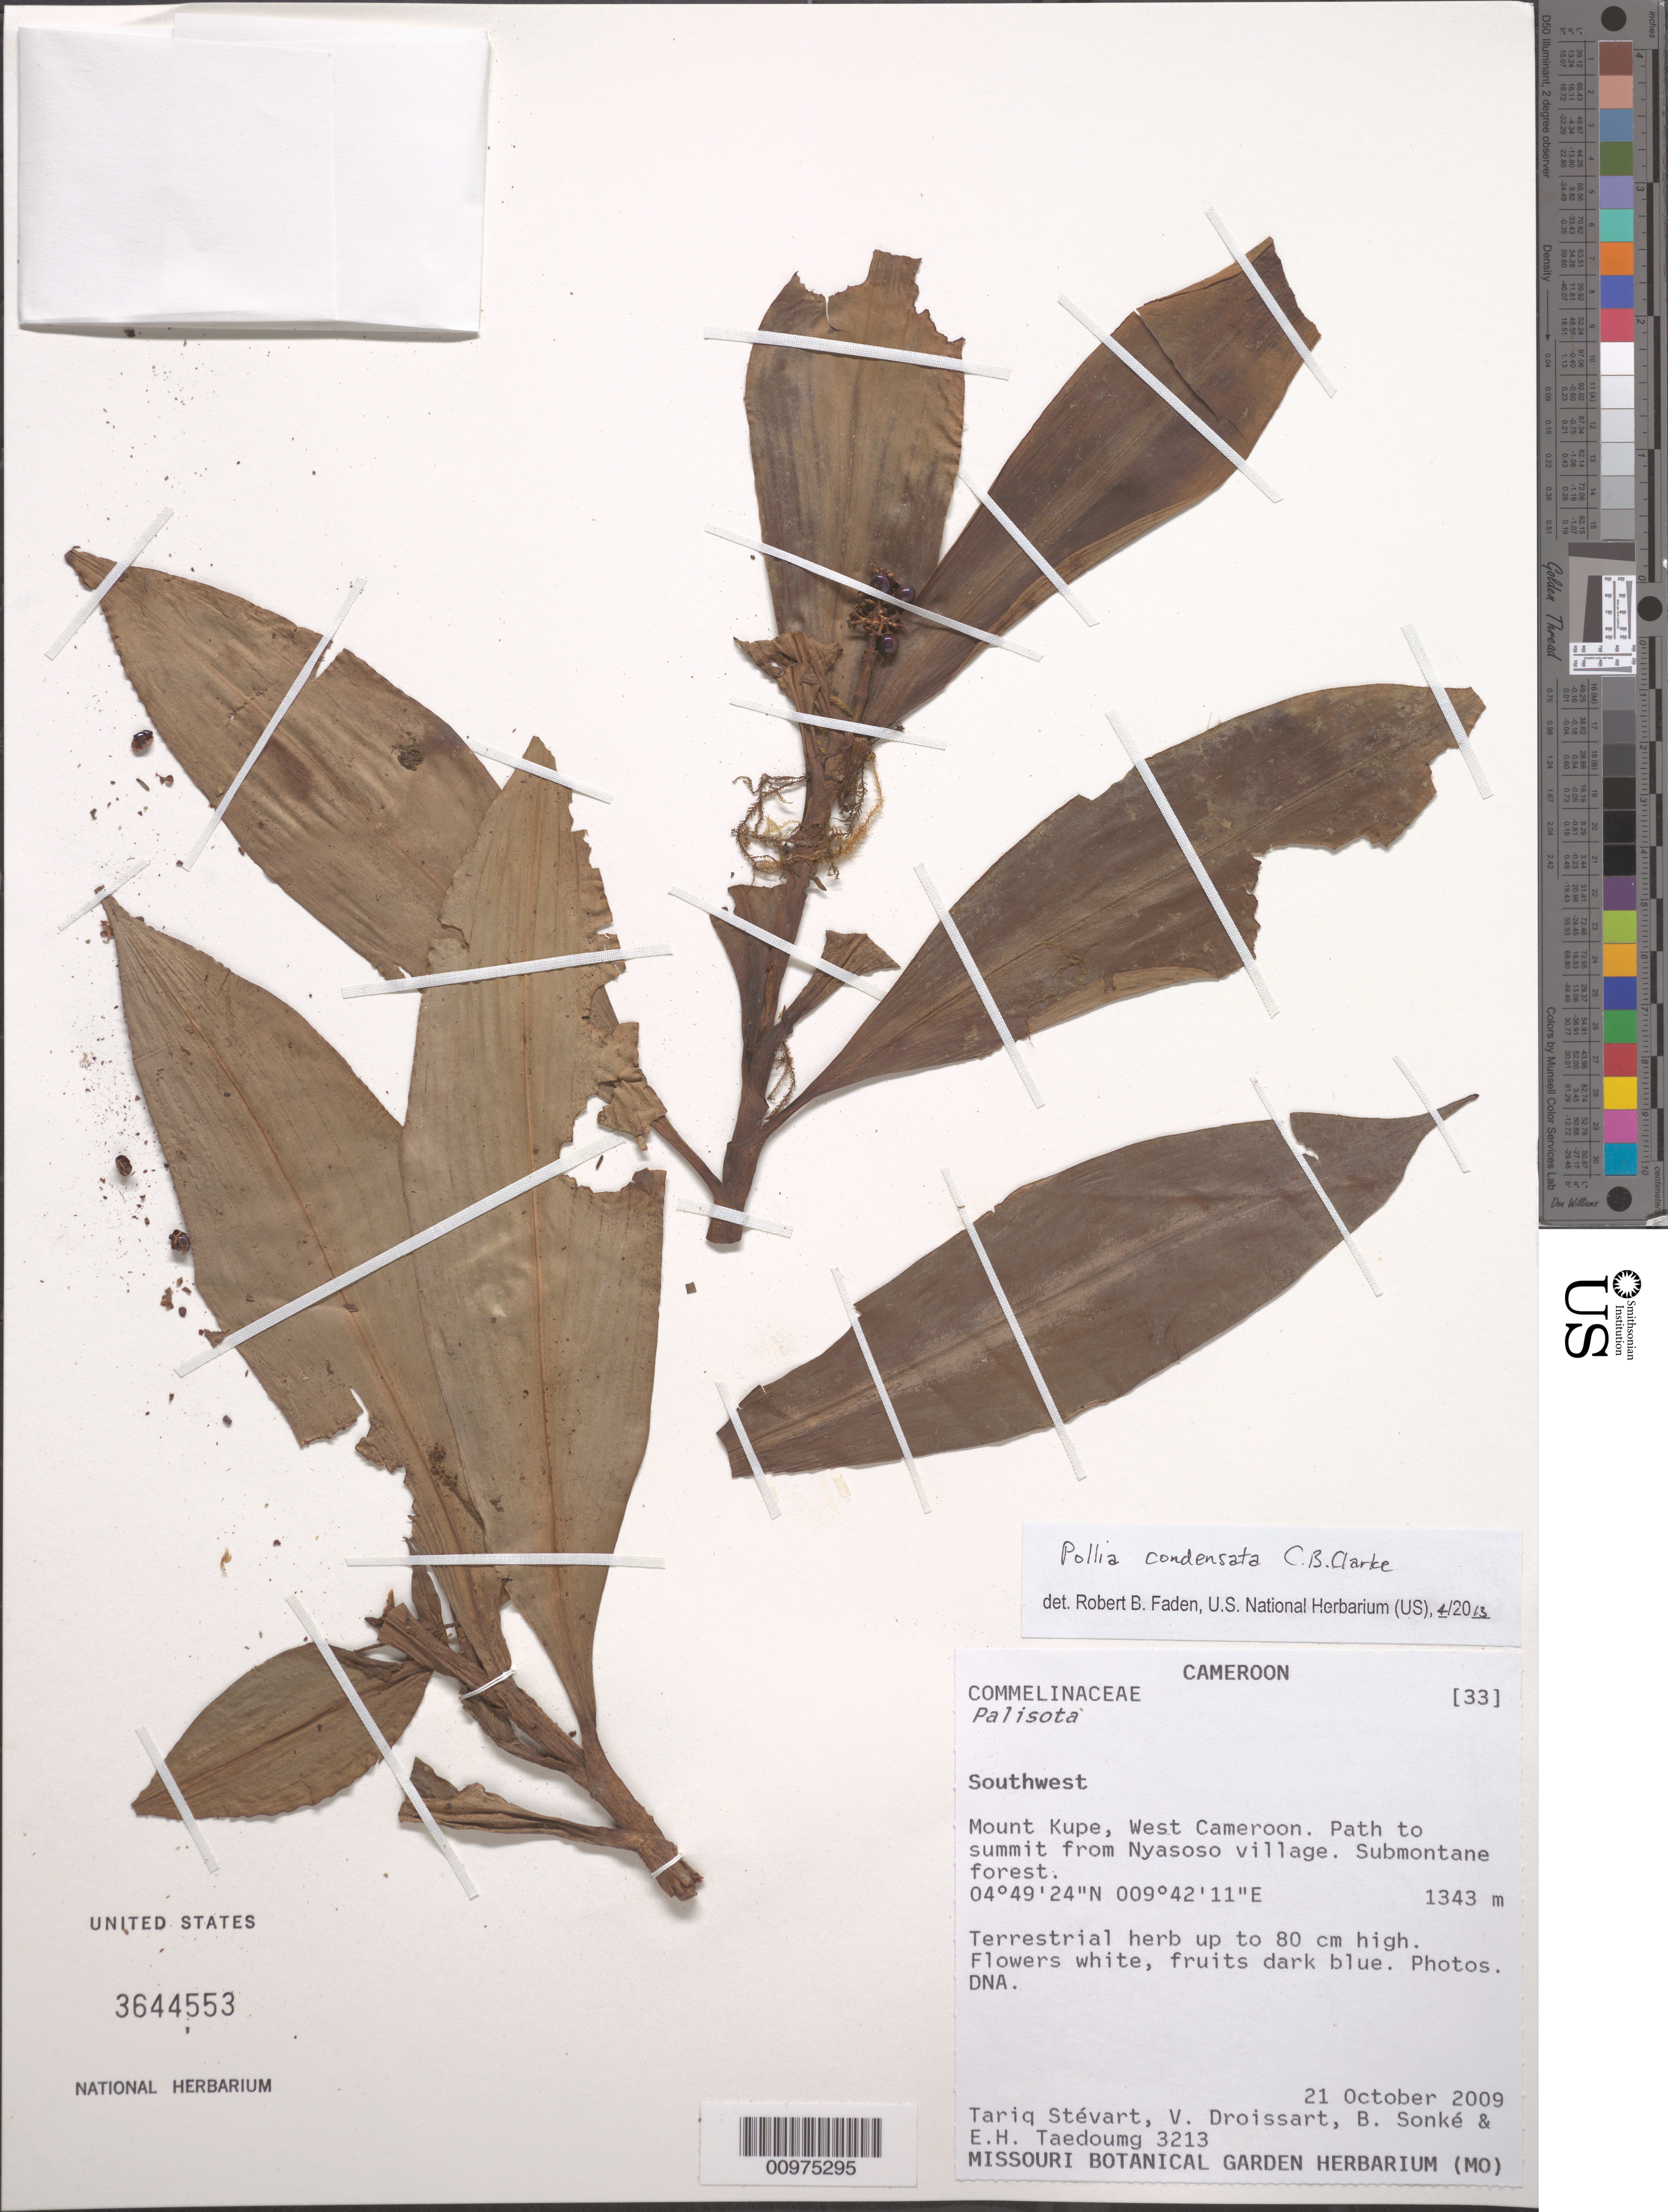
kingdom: Plantae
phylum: Tracheophyta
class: Liliopsida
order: Commelinales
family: Commelinaceae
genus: Pollia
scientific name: Pollia condensata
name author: C.B. Clarke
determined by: Faden, Robert B., (US), Smithsonian Institution - National Museum of Natural History (UNITED STATES)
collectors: T. Stévart et al.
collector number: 3213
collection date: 2009-10-21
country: Cameroon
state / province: Sud-Ouest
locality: Mount Kupe, West Cameroon. Path to summit from Nyasoso village.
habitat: Submontane forest.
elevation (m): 1343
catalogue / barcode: US 3644553